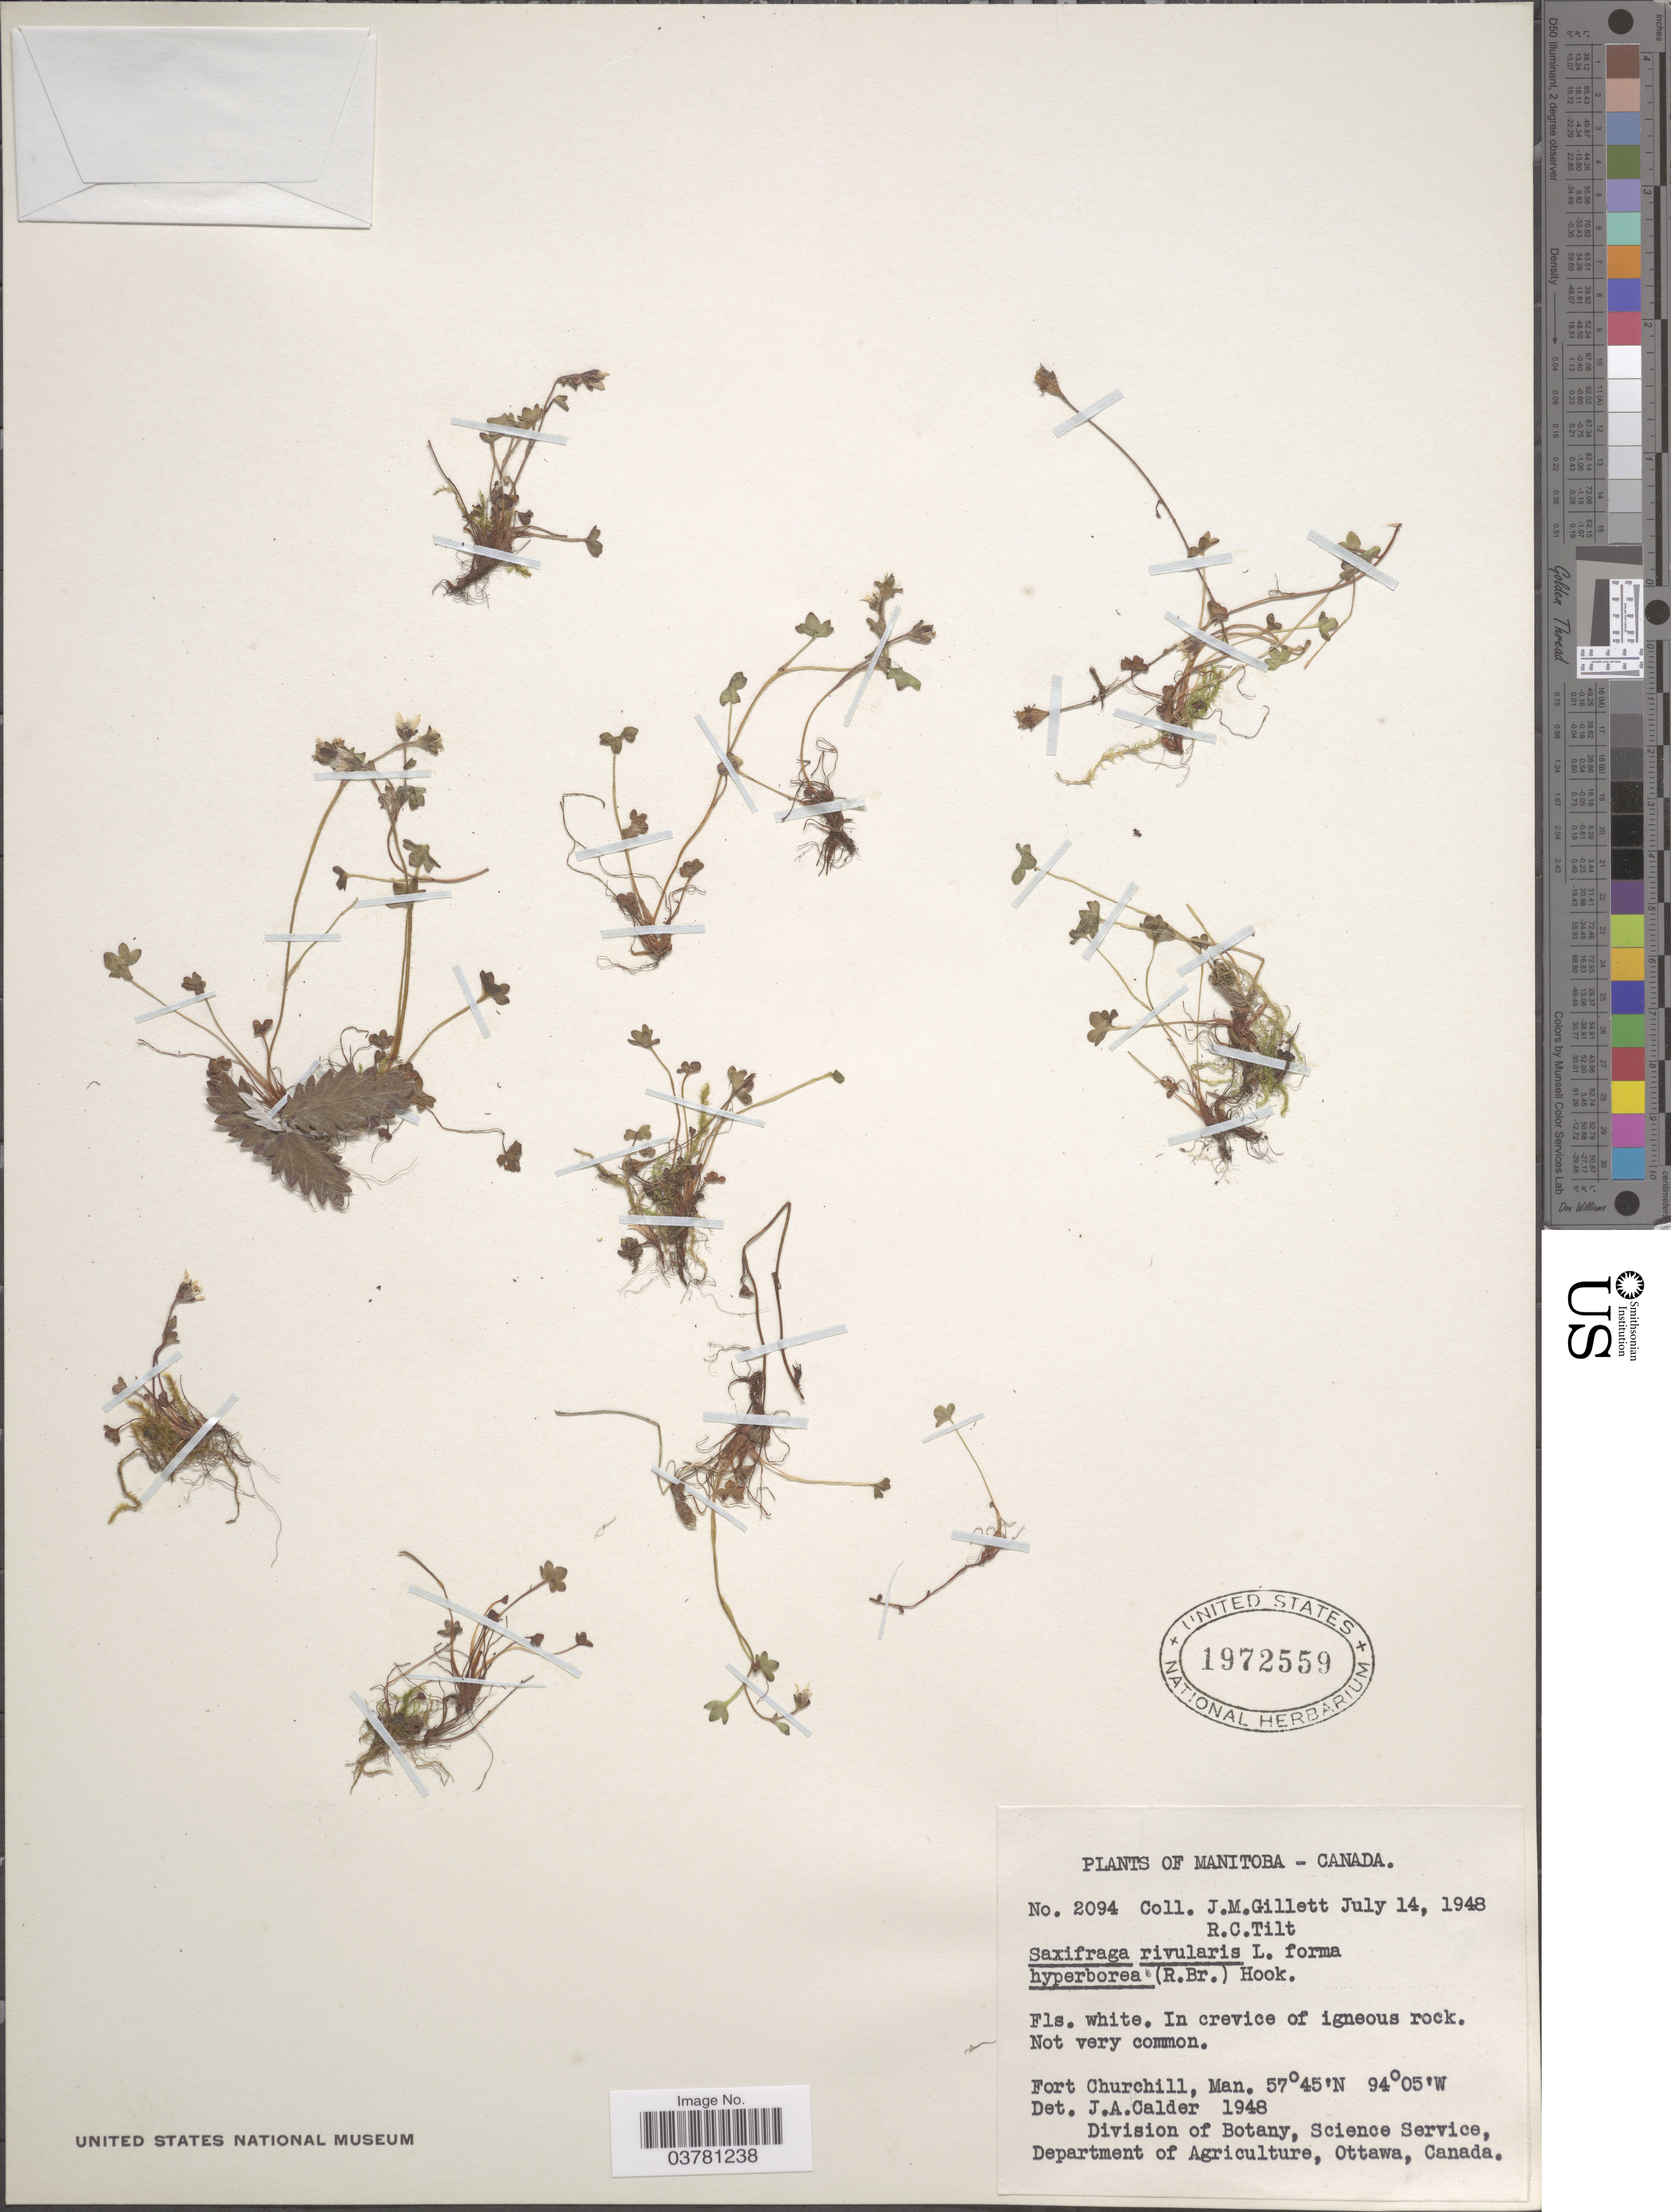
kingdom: Plantae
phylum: Tracheophyta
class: Magnoliopsida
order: Saxifragales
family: Saxifragaceae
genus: Saxifraga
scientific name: Saxifraga rivularis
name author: L.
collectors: J. M. Gillett & R. Tilt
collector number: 2094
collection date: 1948-07-14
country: Canada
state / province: Manitoba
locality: In crevice of igneous rock. Fort Churchill, Man.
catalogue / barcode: US 1972559